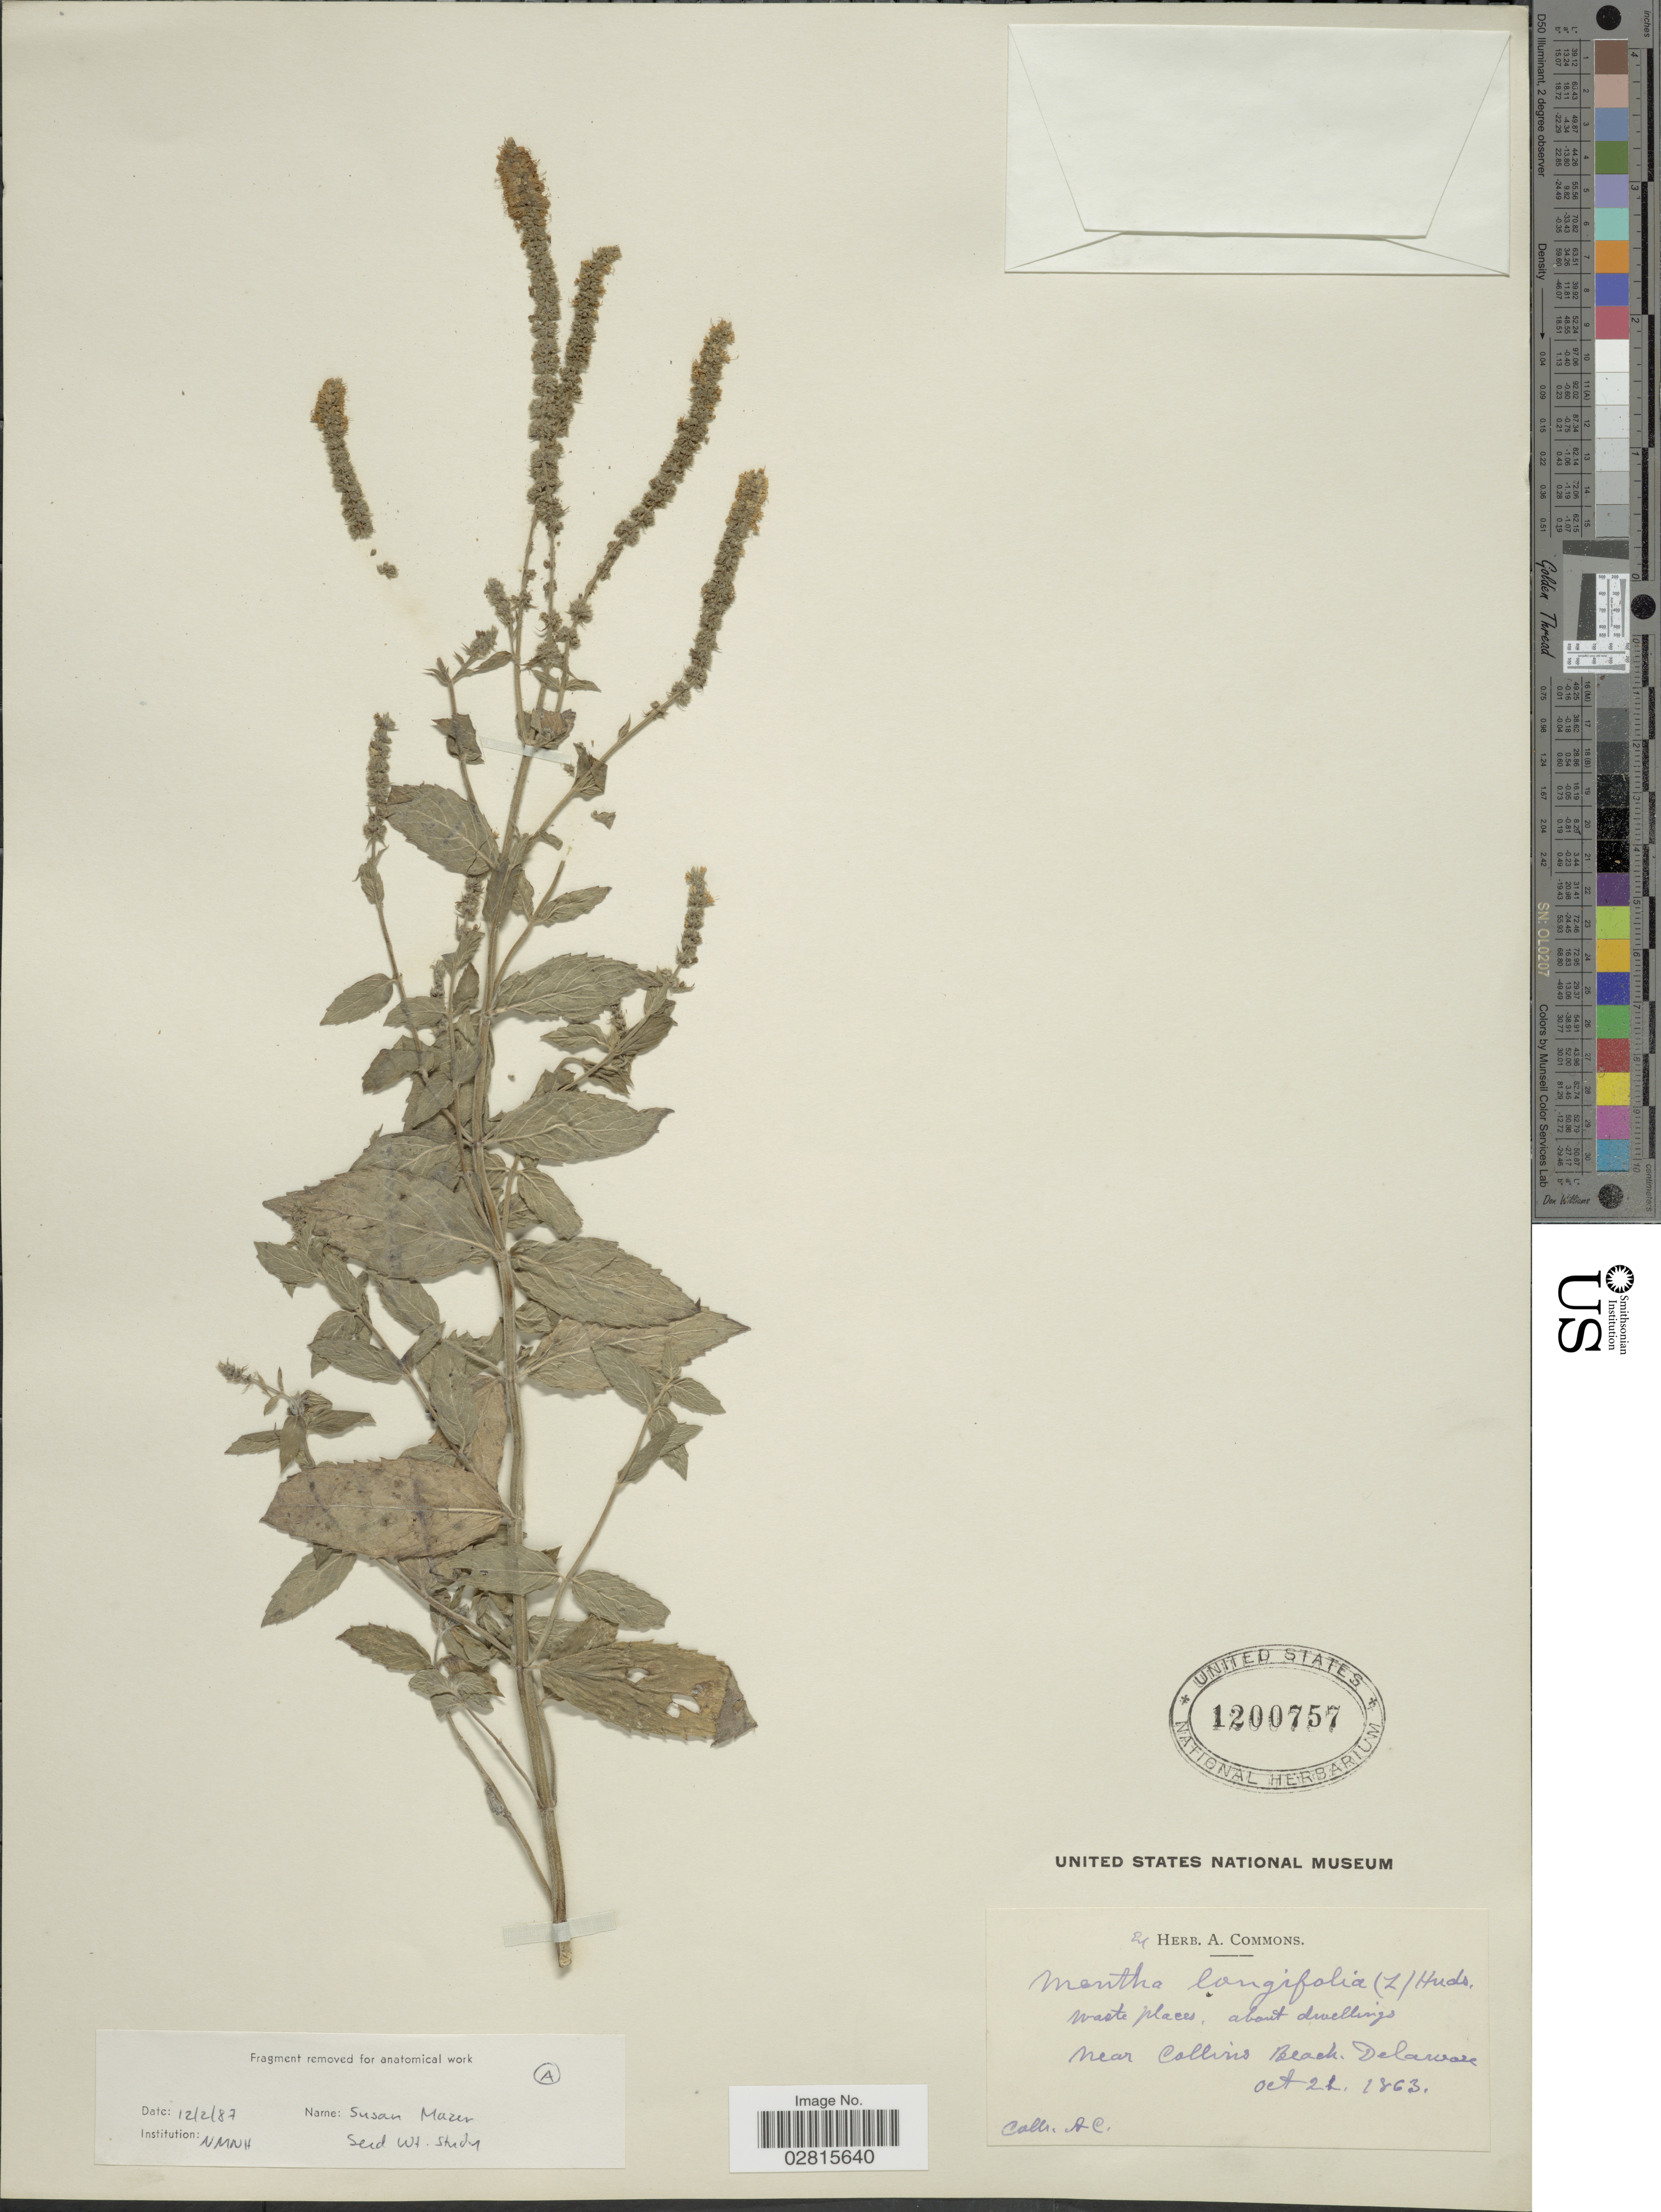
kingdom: Plantae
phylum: Tracheophyta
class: Magnoliopsida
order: Lamiales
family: Lamiaceae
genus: Mentha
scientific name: Mentha longifolia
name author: (L.) L.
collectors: A. Commons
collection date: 1863-10-21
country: United States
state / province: Delaware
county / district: New Castle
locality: About dwellings near Collins Beach.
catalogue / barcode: US 1200757